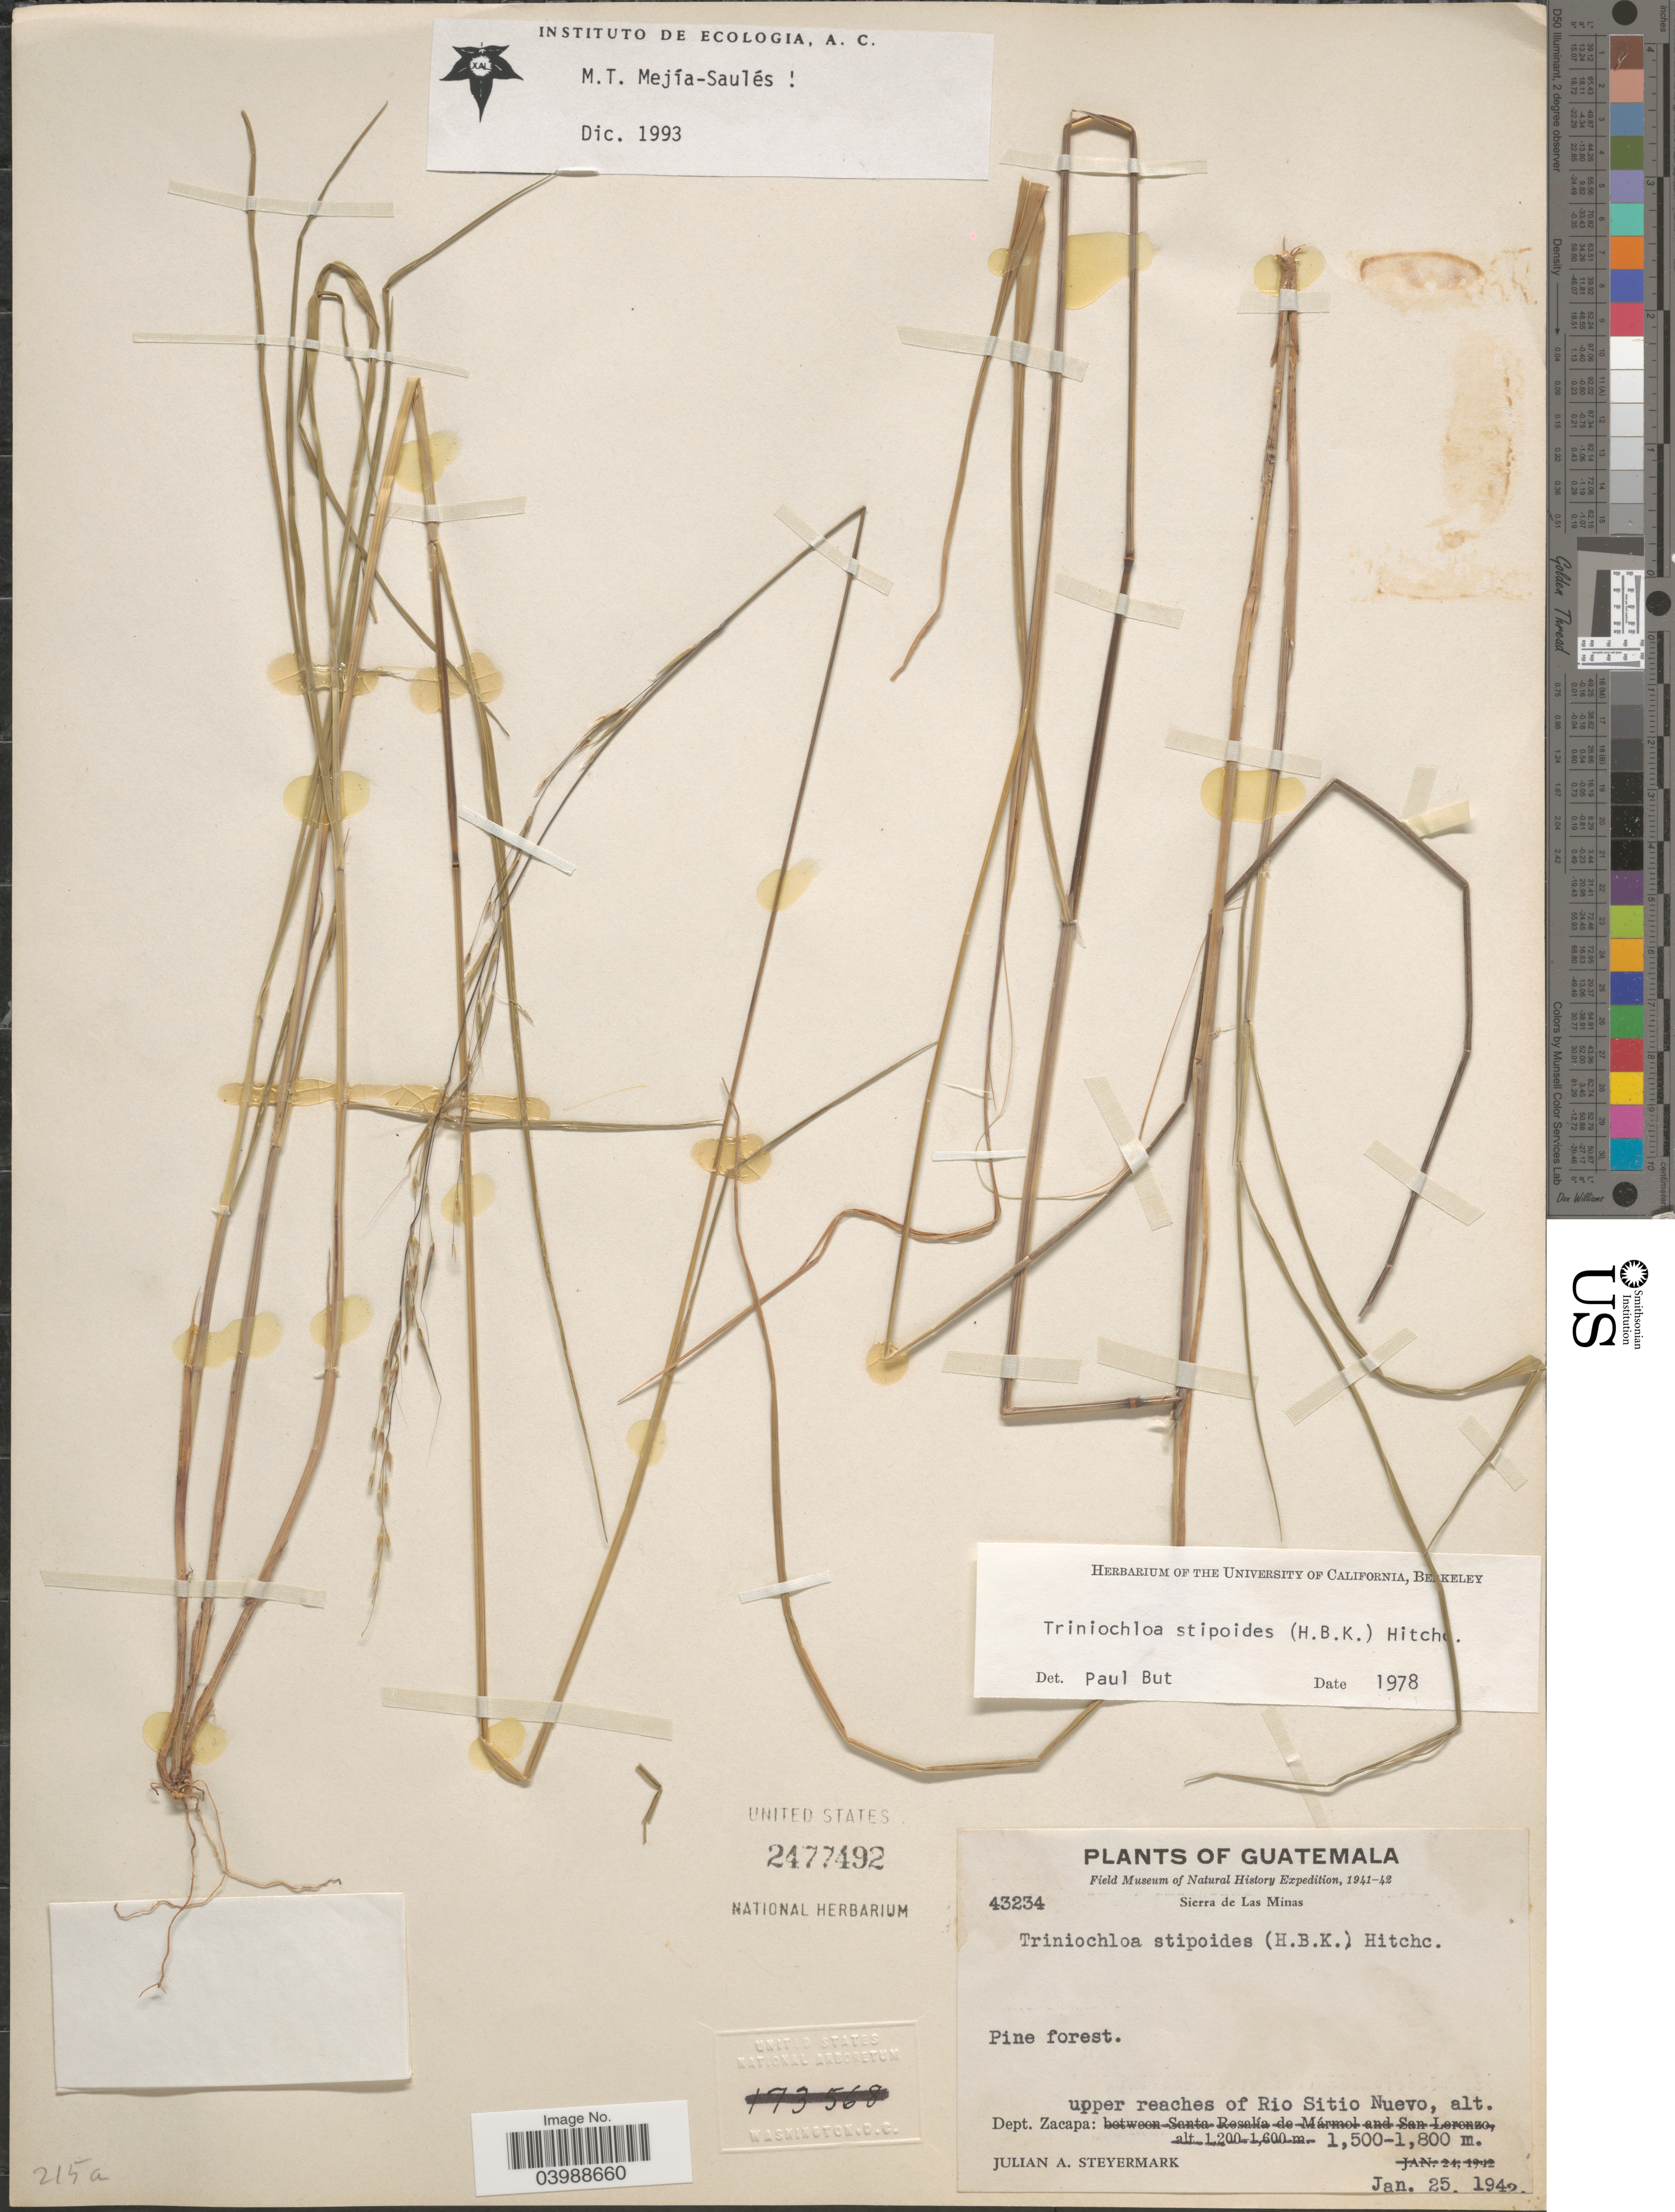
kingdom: Plantae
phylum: Tracheophyta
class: Liliopsida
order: Poales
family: Poaceae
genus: Triniochloa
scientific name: Triniochloa stipoides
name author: (Kunth) Hitchc.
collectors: J. Steyermark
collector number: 43234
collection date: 1942-01-25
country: Guatemala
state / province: Zacapa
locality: Sierra de Las Minas. Dept. Zacapa: upper reaches of Rio Sitio Nuevo.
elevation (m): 1500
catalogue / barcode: US 2477492